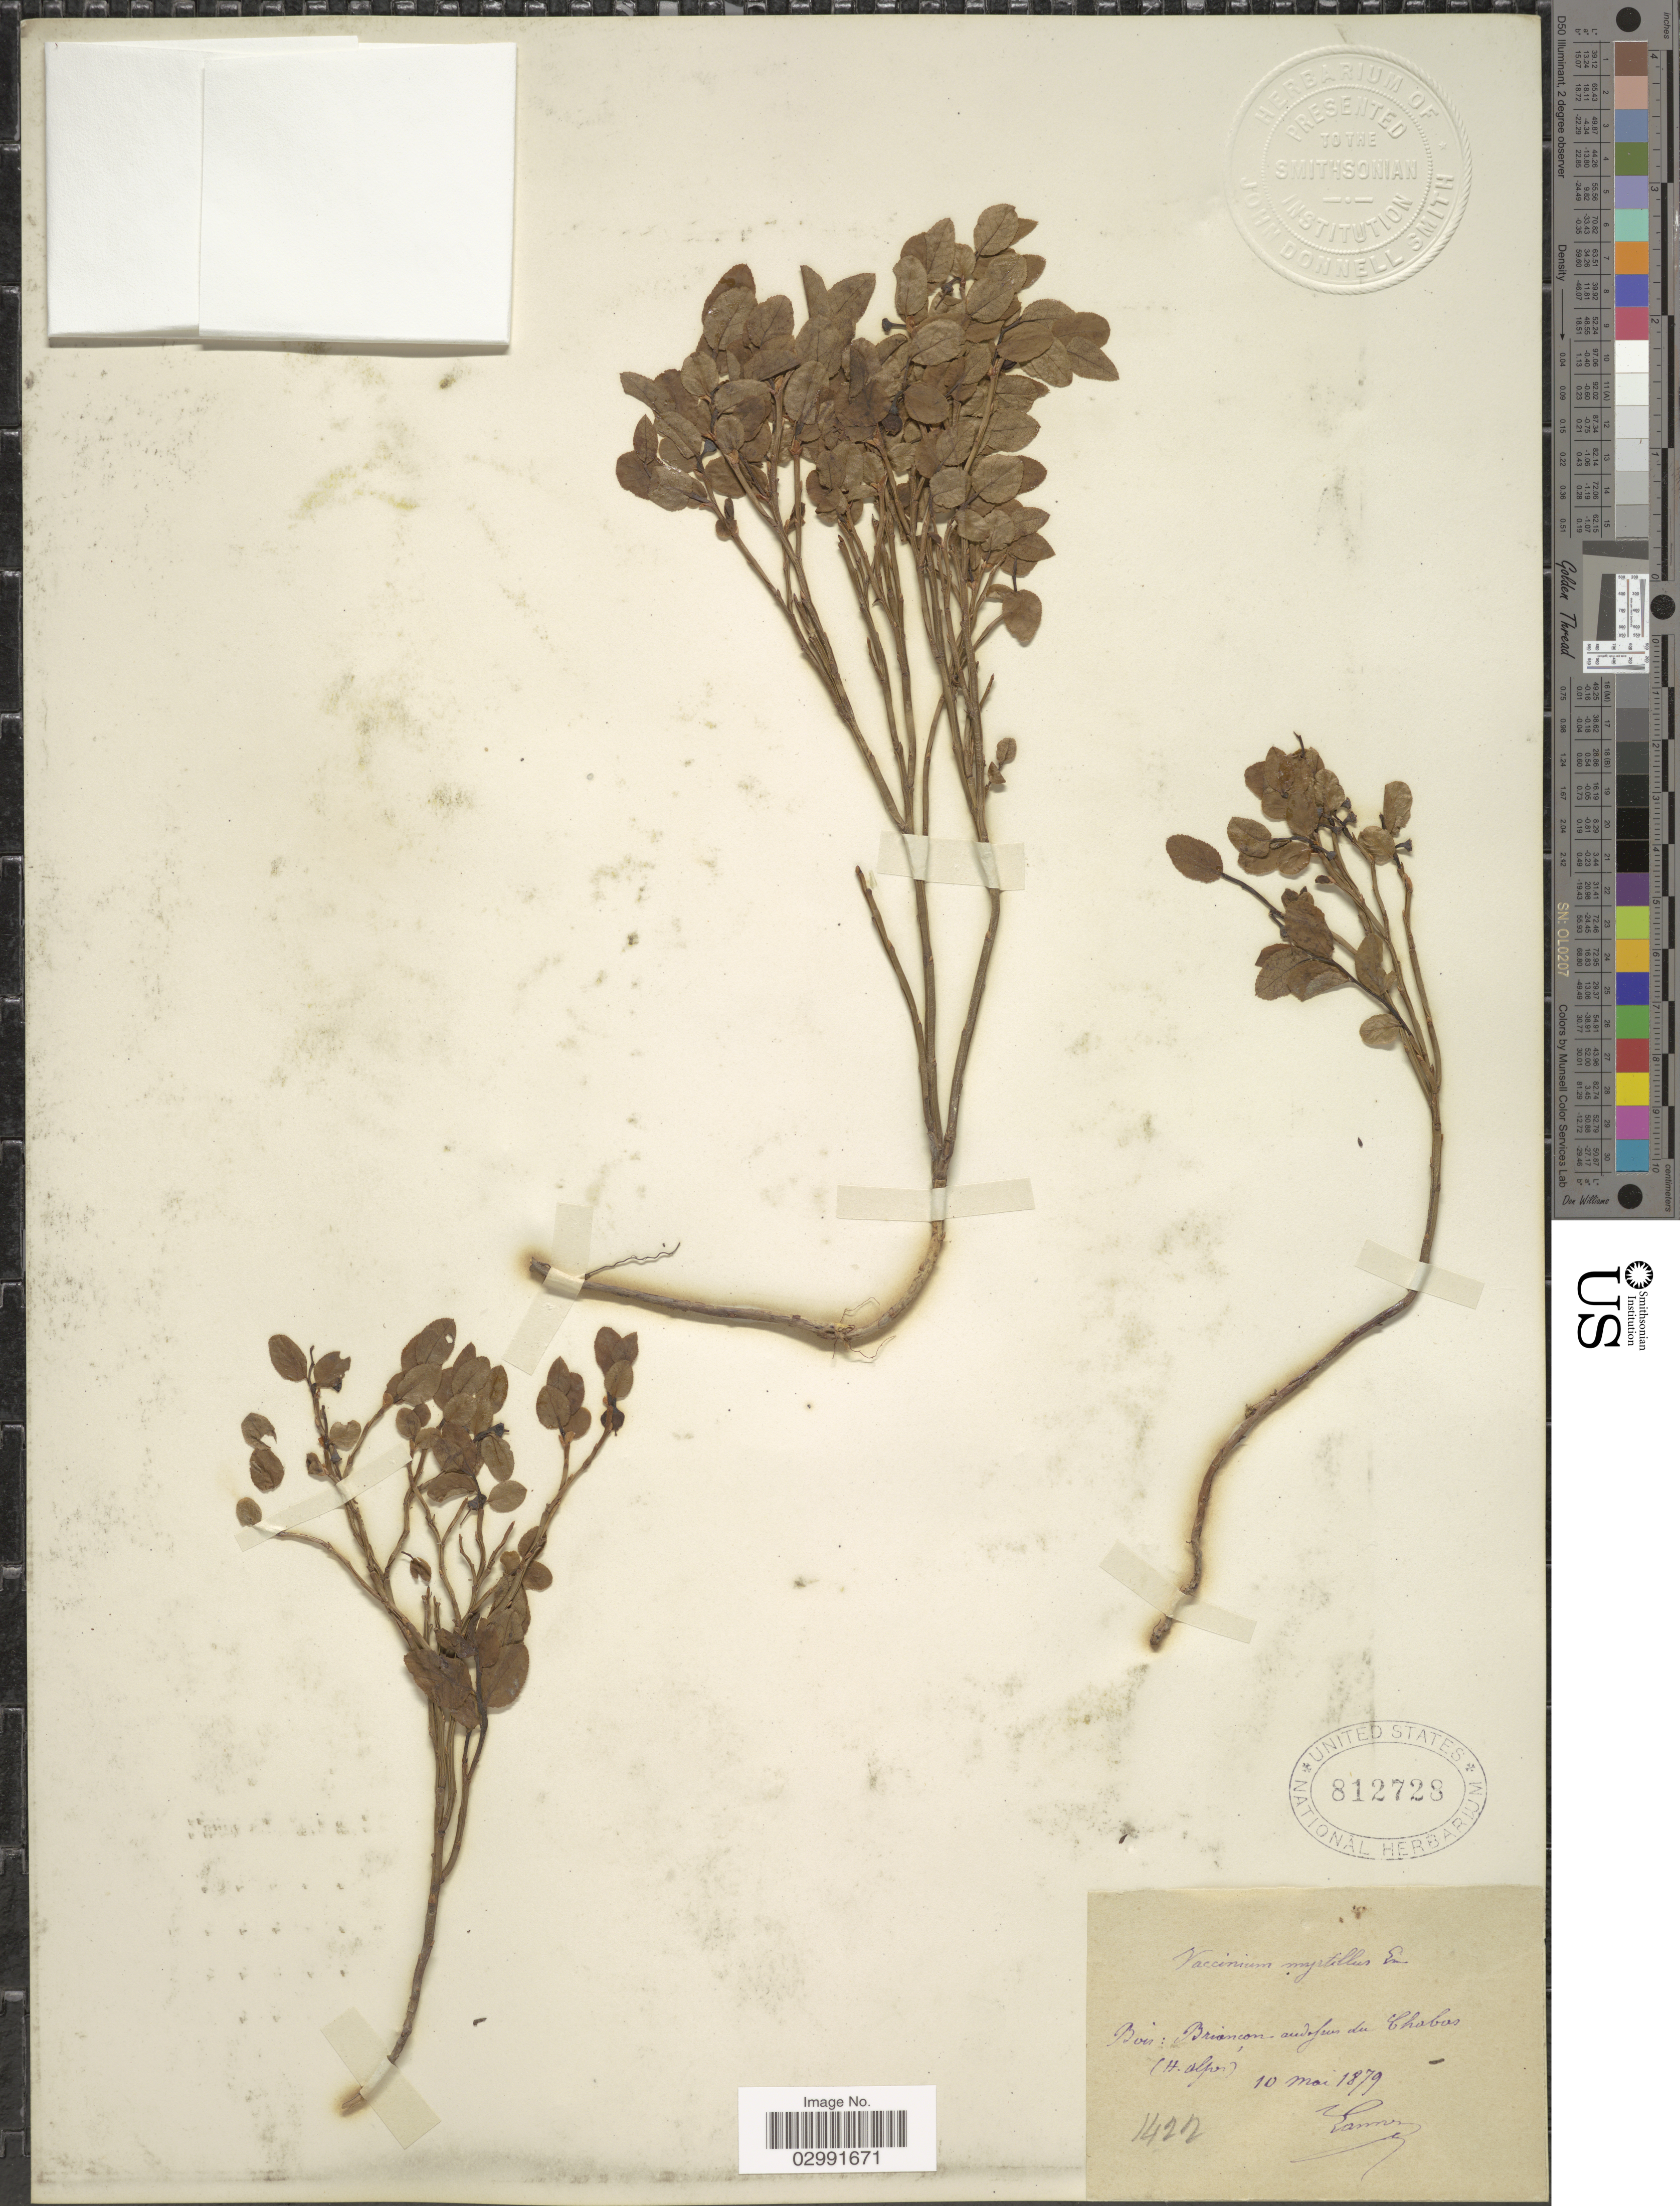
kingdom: Plantae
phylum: Tracheophyta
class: Magnoliopsida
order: Ericales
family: Ericaceae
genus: Vaccinium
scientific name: Vaccinium myrtillus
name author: L.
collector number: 1422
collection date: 1879-05-10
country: France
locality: Bois: Briancon auf of [interpreted] sur du Chabes [interpreted] (H. Alpes).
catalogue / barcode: US 812728